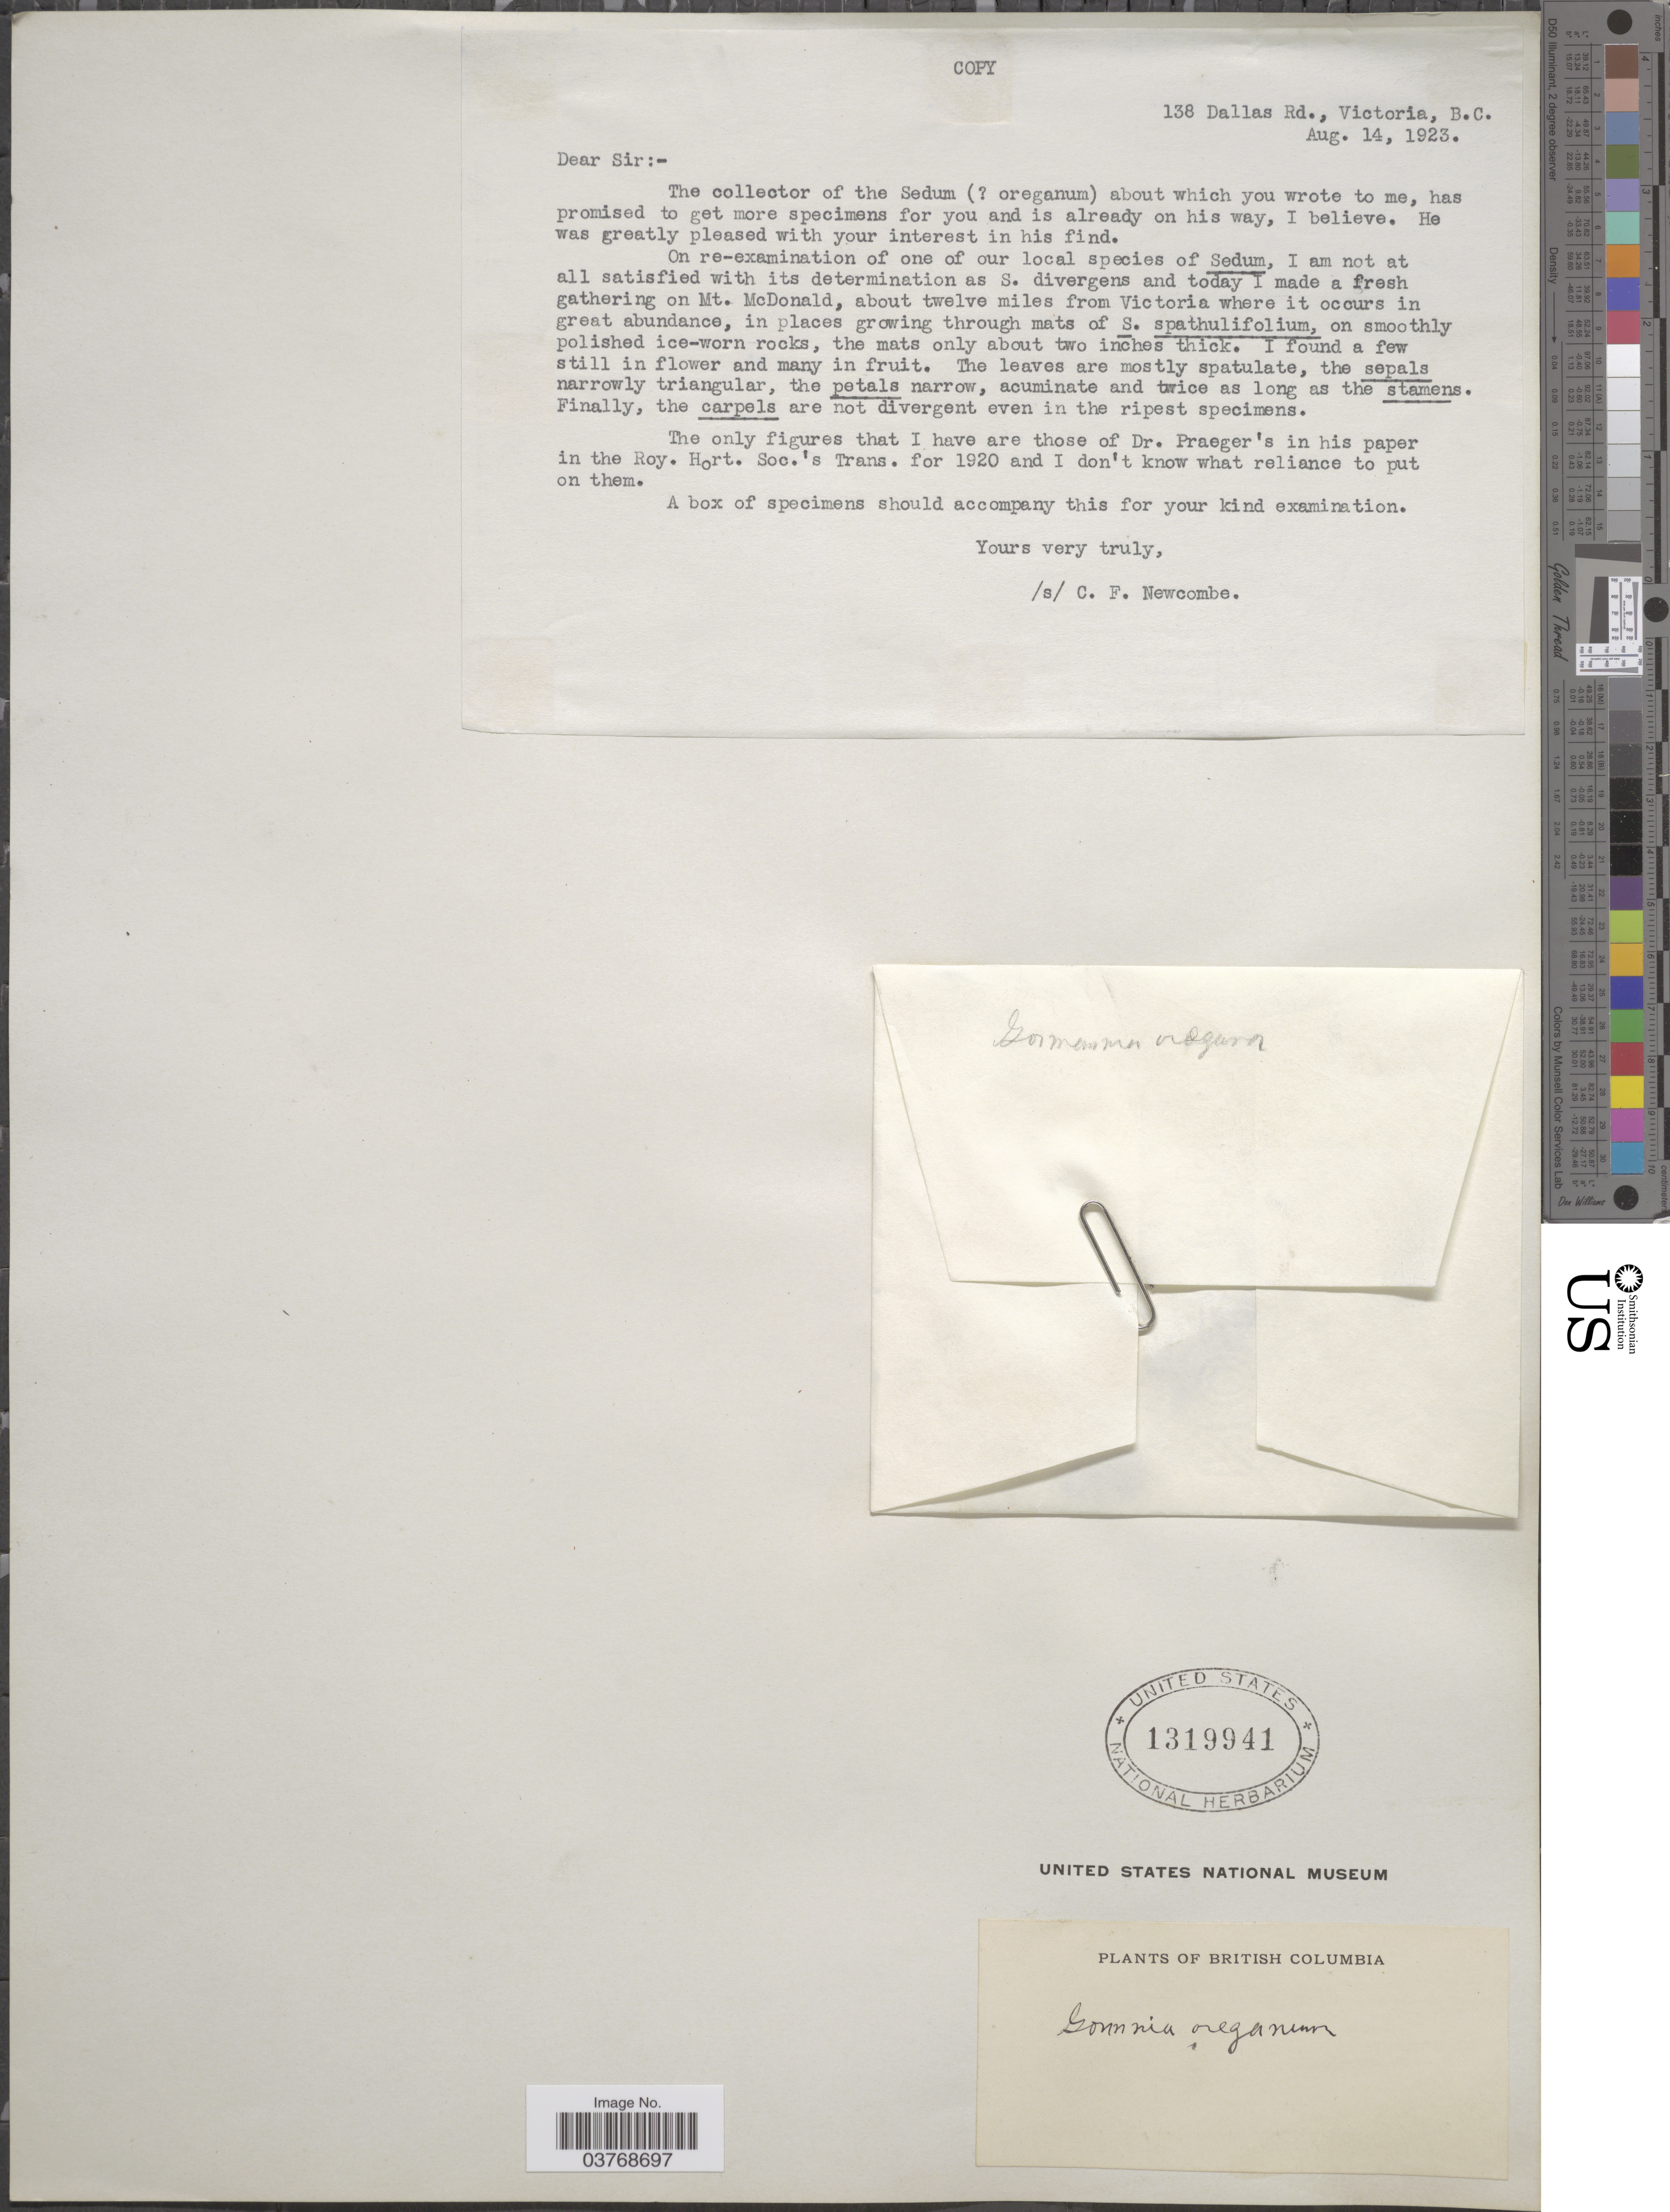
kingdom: Plantae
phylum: Tracheophyta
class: Magnoliopsida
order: Saxifragales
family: Crassulaceae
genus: Sedum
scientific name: Sedum oreganum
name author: Nutt.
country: Canada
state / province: British Columbia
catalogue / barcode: US 1319941